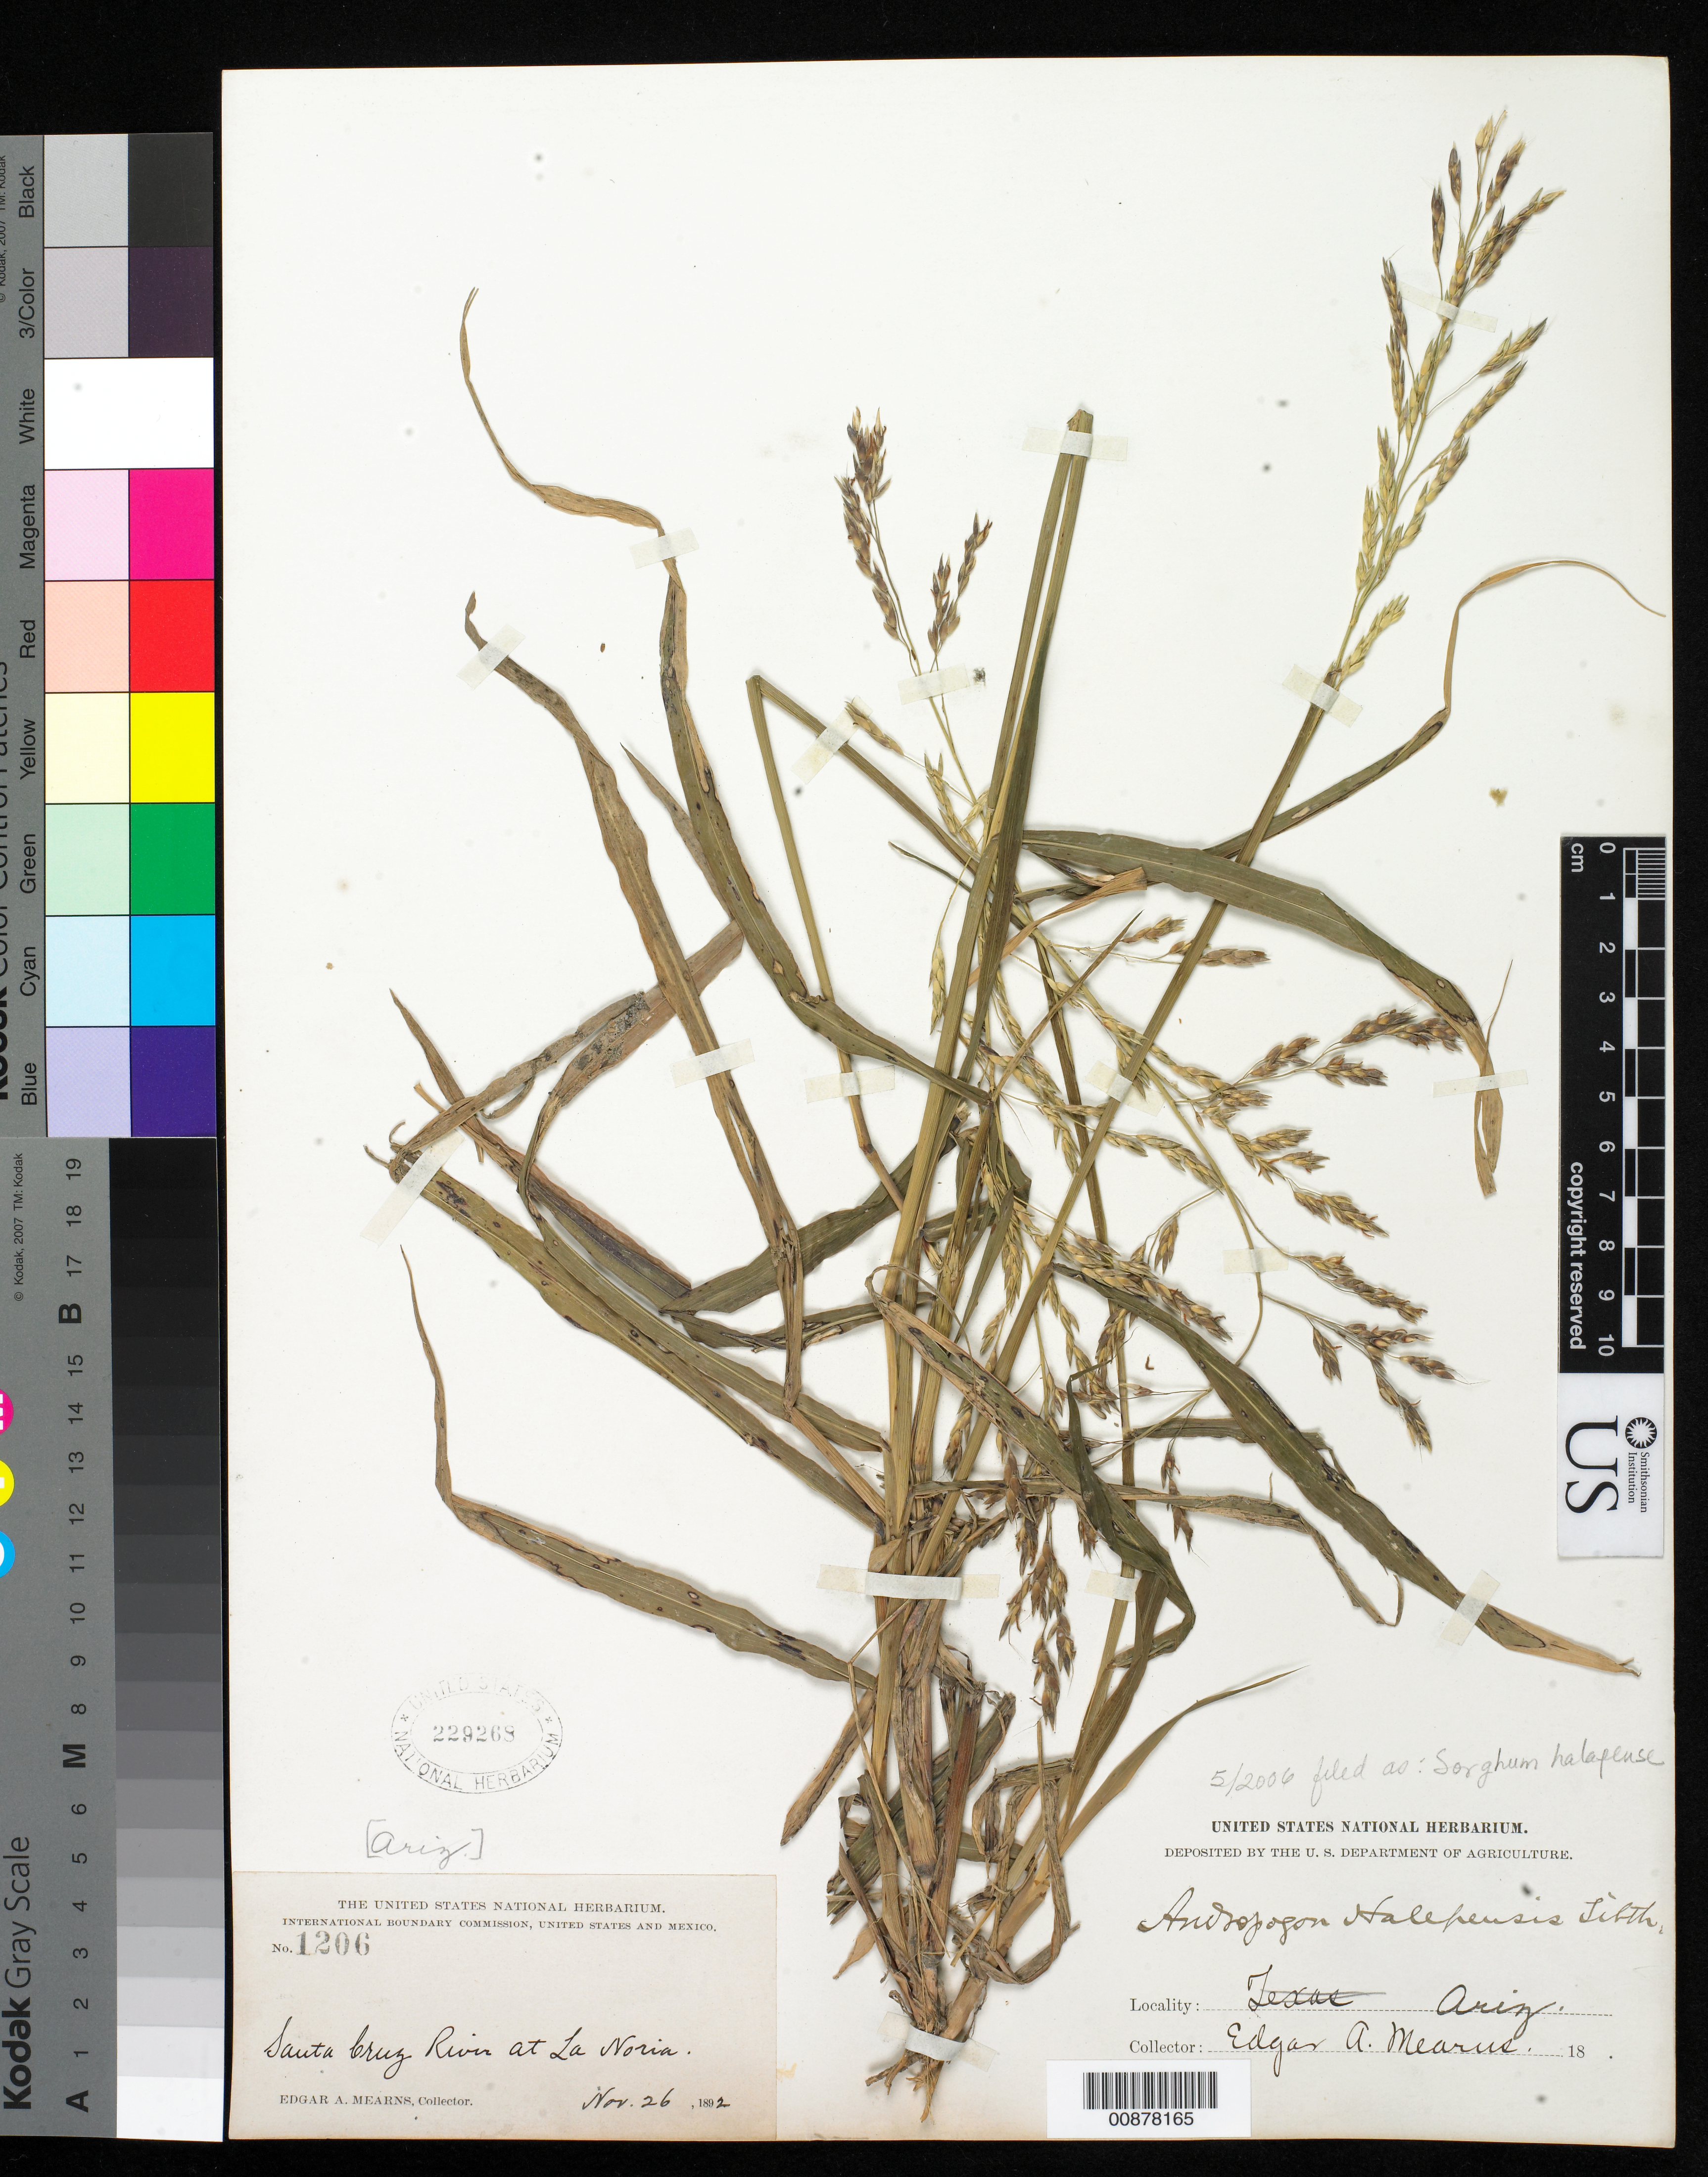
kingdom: Plantae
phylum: Tracheophyta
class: Liliopsida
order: Poales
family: Poaceae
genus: Sorghum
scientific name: Sorghum halepense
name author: (L.) Pers.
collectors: E. A. Mearns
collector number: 1206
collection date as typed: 26 Nov 1892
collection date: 1892-11-26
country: United States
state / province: Arizona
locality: Santa Cruz River at La Noria.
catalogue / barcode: US 229268